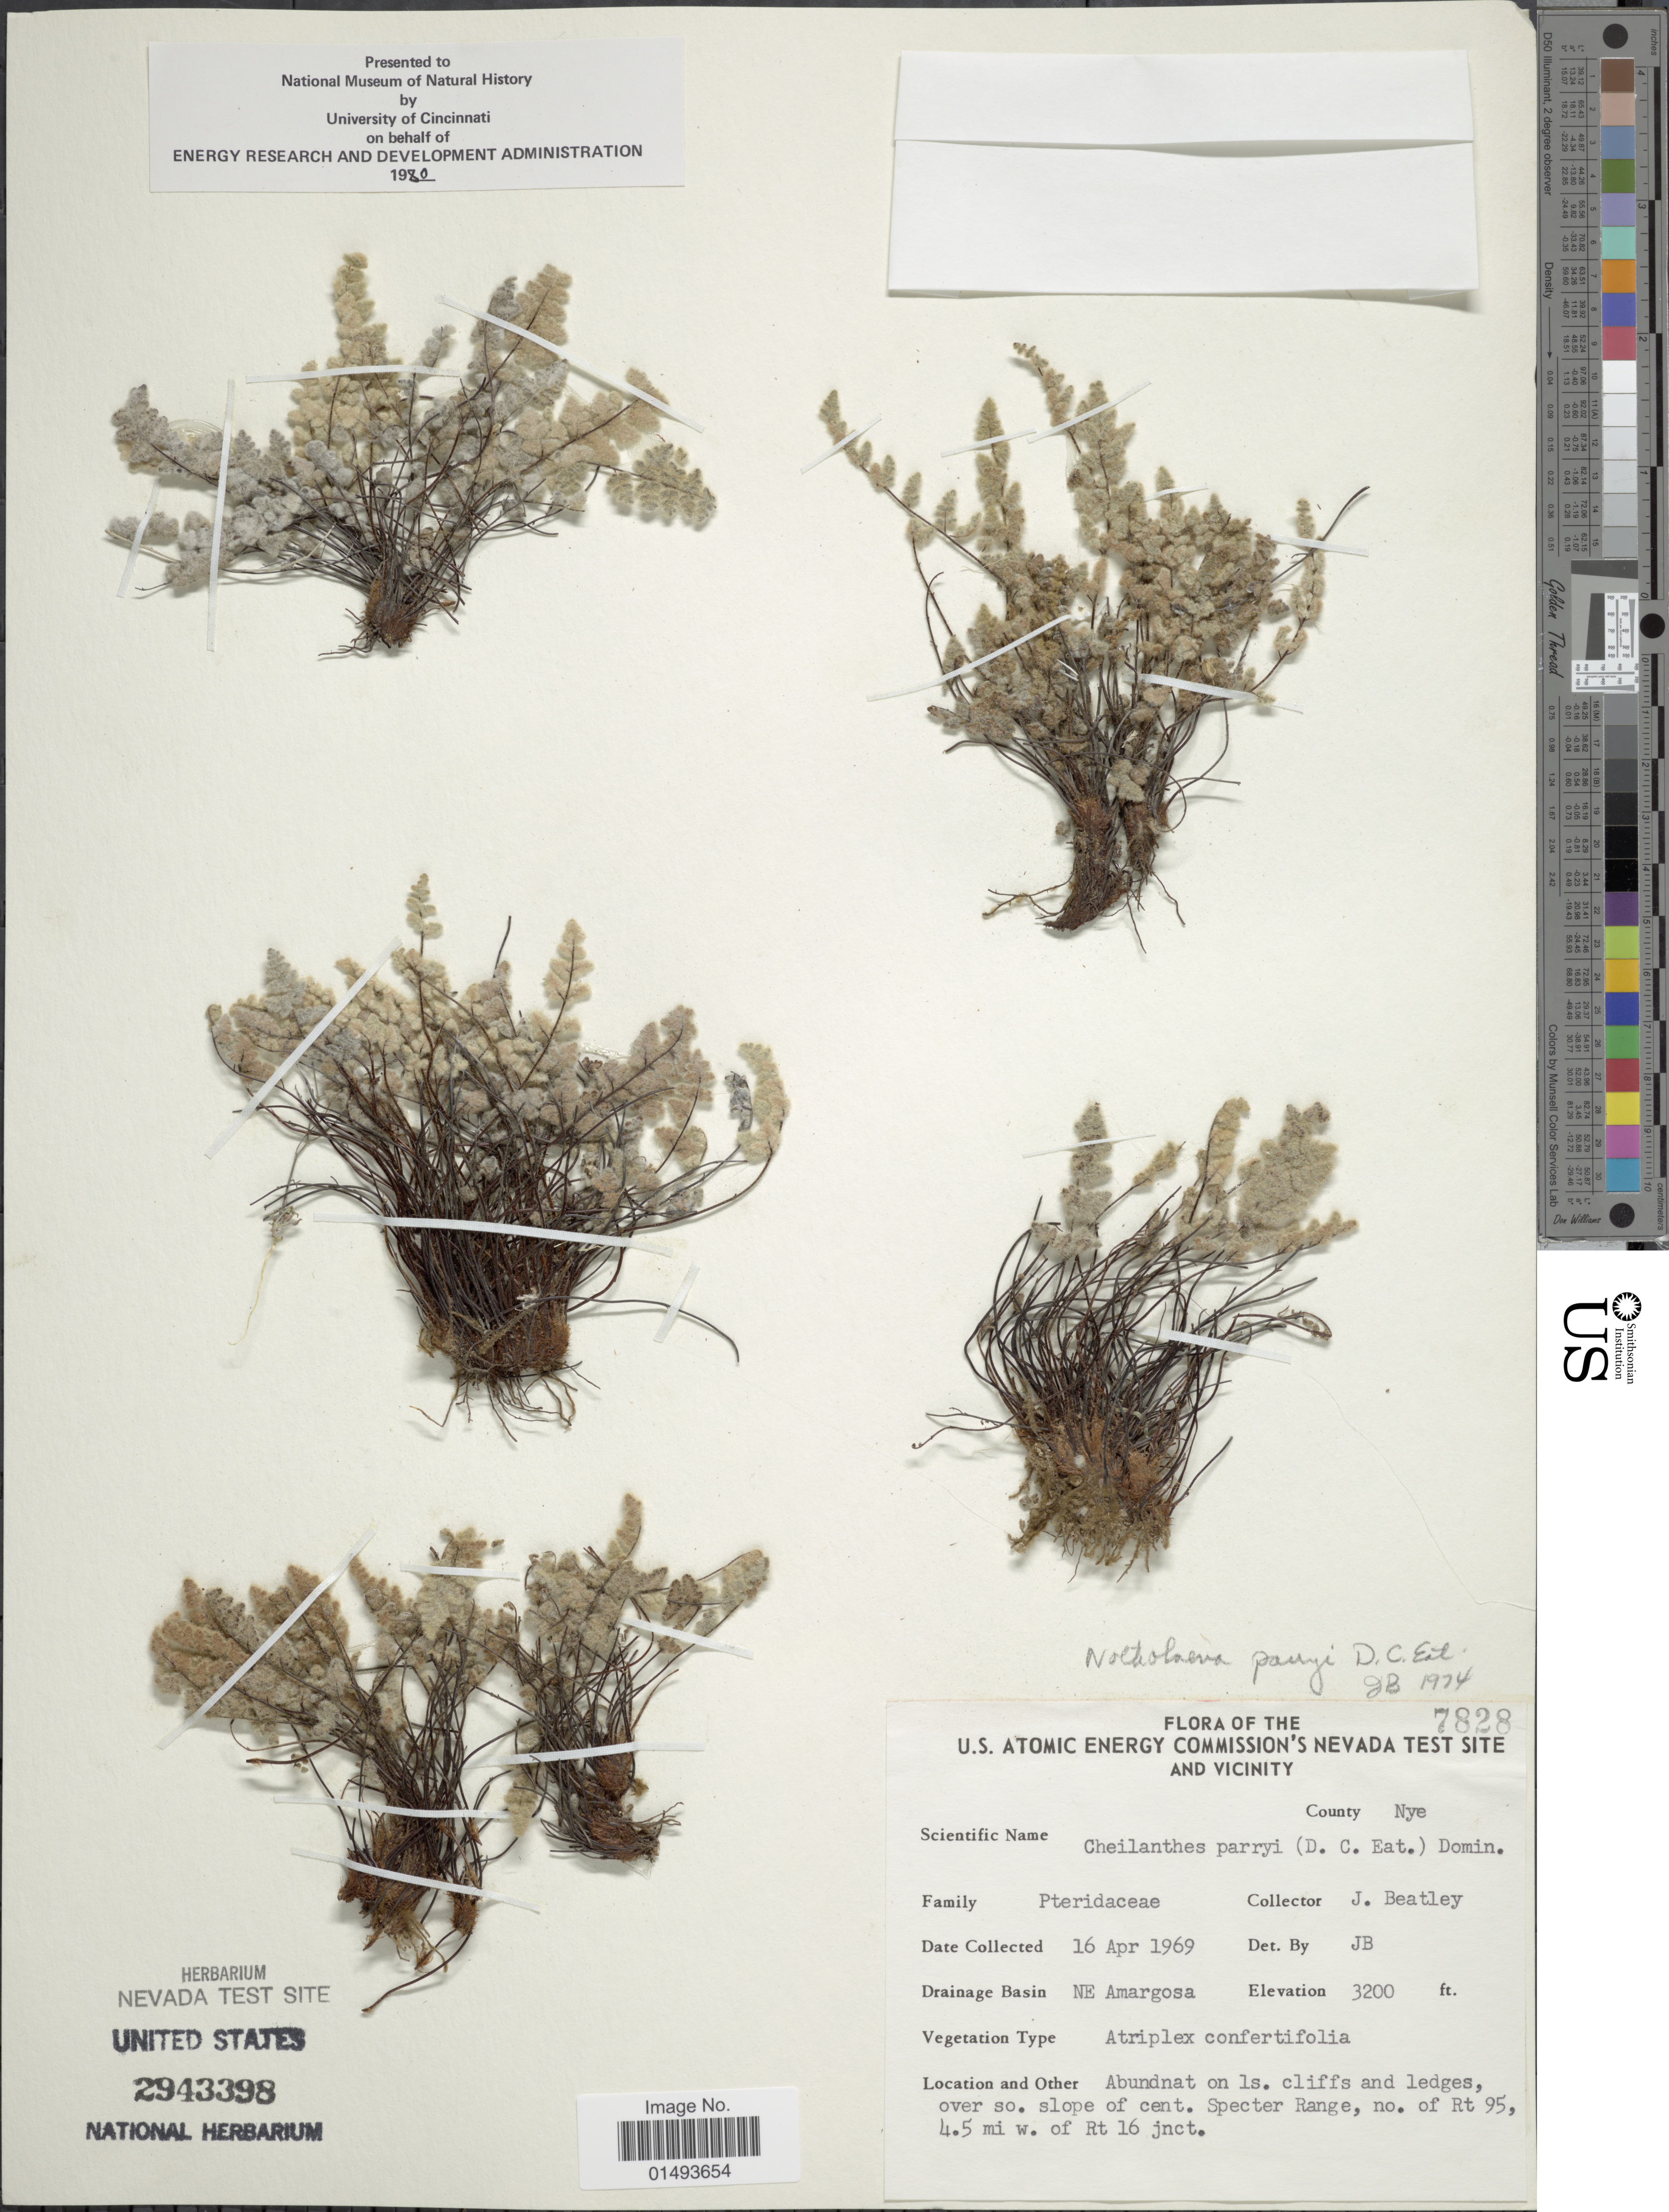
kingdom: Plantae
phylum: Tracheophyta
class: Polypodiopsida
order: Polypodiales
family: Pteridaceae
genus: Myriopteris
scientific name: Myriopteris parryi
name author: (D.C. Eaton) Grusz & Windham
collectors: J. C. Beatley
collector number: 7828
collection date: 1969-04-16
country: United States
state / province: Nevada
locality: Flora of the U.s. Atmoic Energy Commision's Nevada Test Site and Vicinity, Abundant on ls. cliffs and ledges, over so. slope of cent. Specter Range, no of Rt.95, 4.5 mi w. Rt 16 jnct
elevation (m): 975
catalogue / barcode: US 2943398